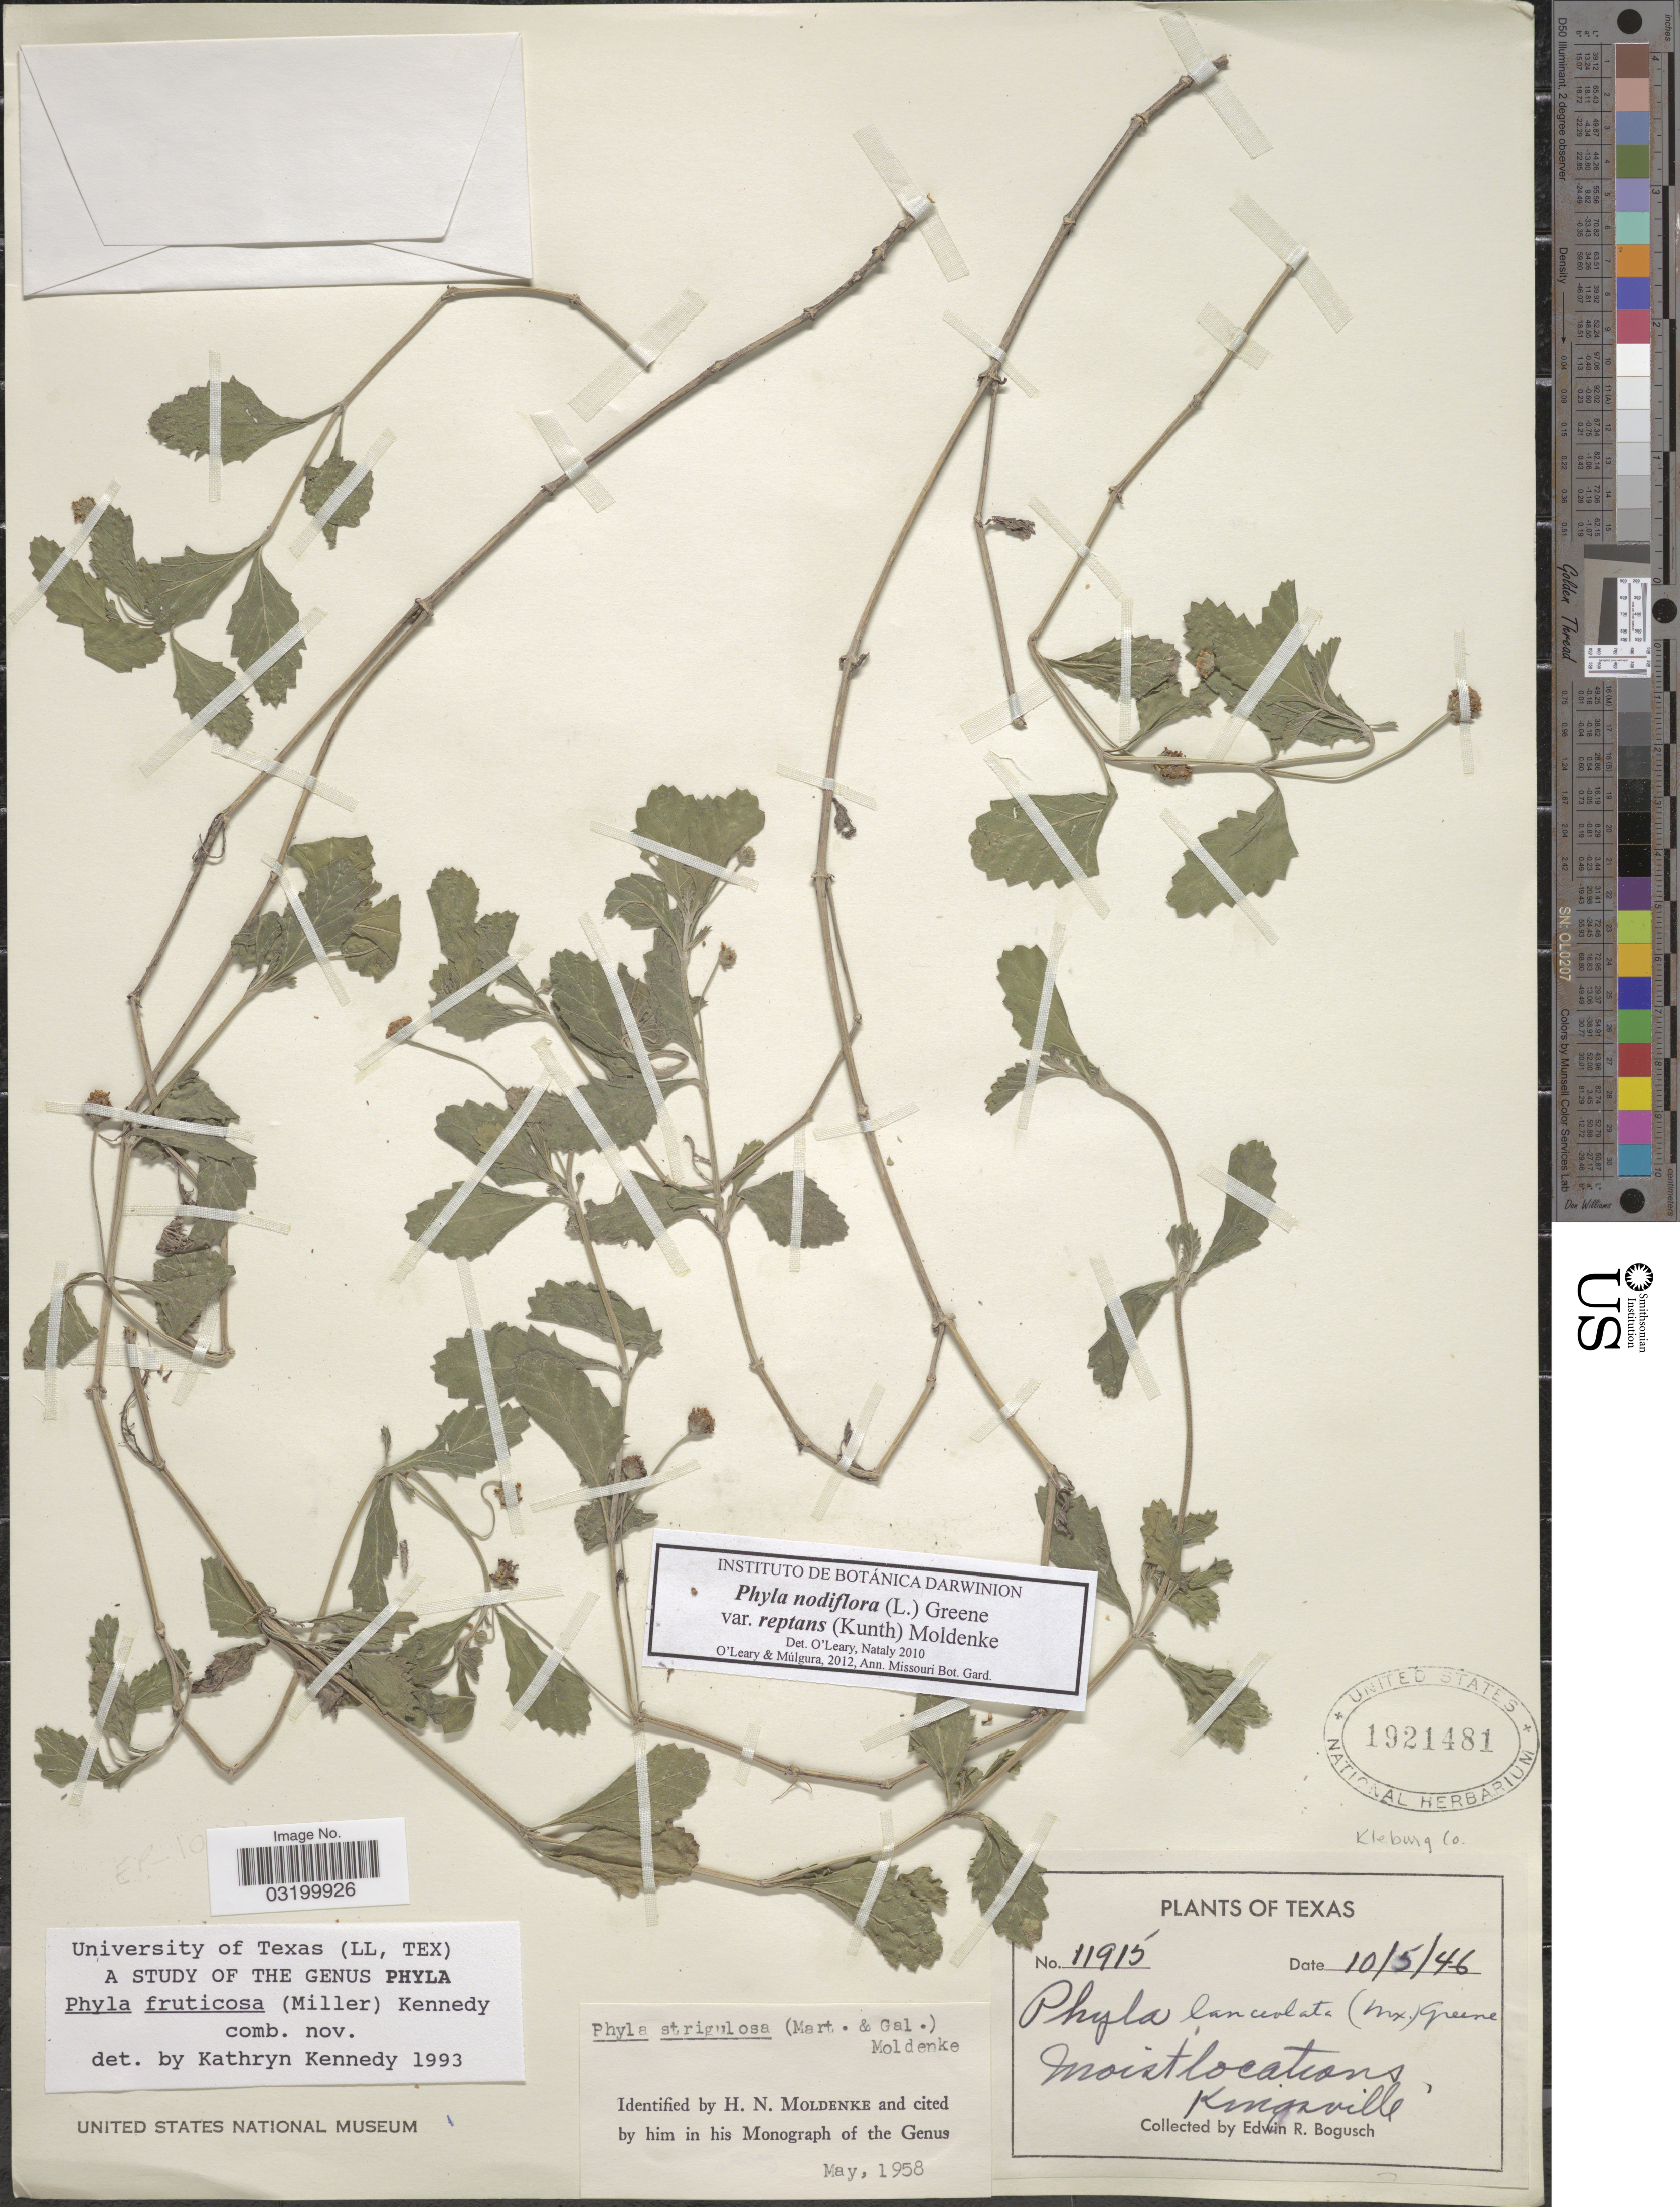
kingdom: Plantae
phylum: Tracheophyta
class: Magnoliopsida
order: Lamiales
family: Verbenaceae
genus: Phyla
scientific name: Phyla nodiflora var. reptans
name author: (Kunth) Moldenke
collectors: E. Bogusch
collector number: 11915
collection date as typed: Transcribed d/m/y: 5/10/46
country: United States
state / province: Texas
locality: Kingsville. Kleburg Co.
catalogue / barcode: US 1921481